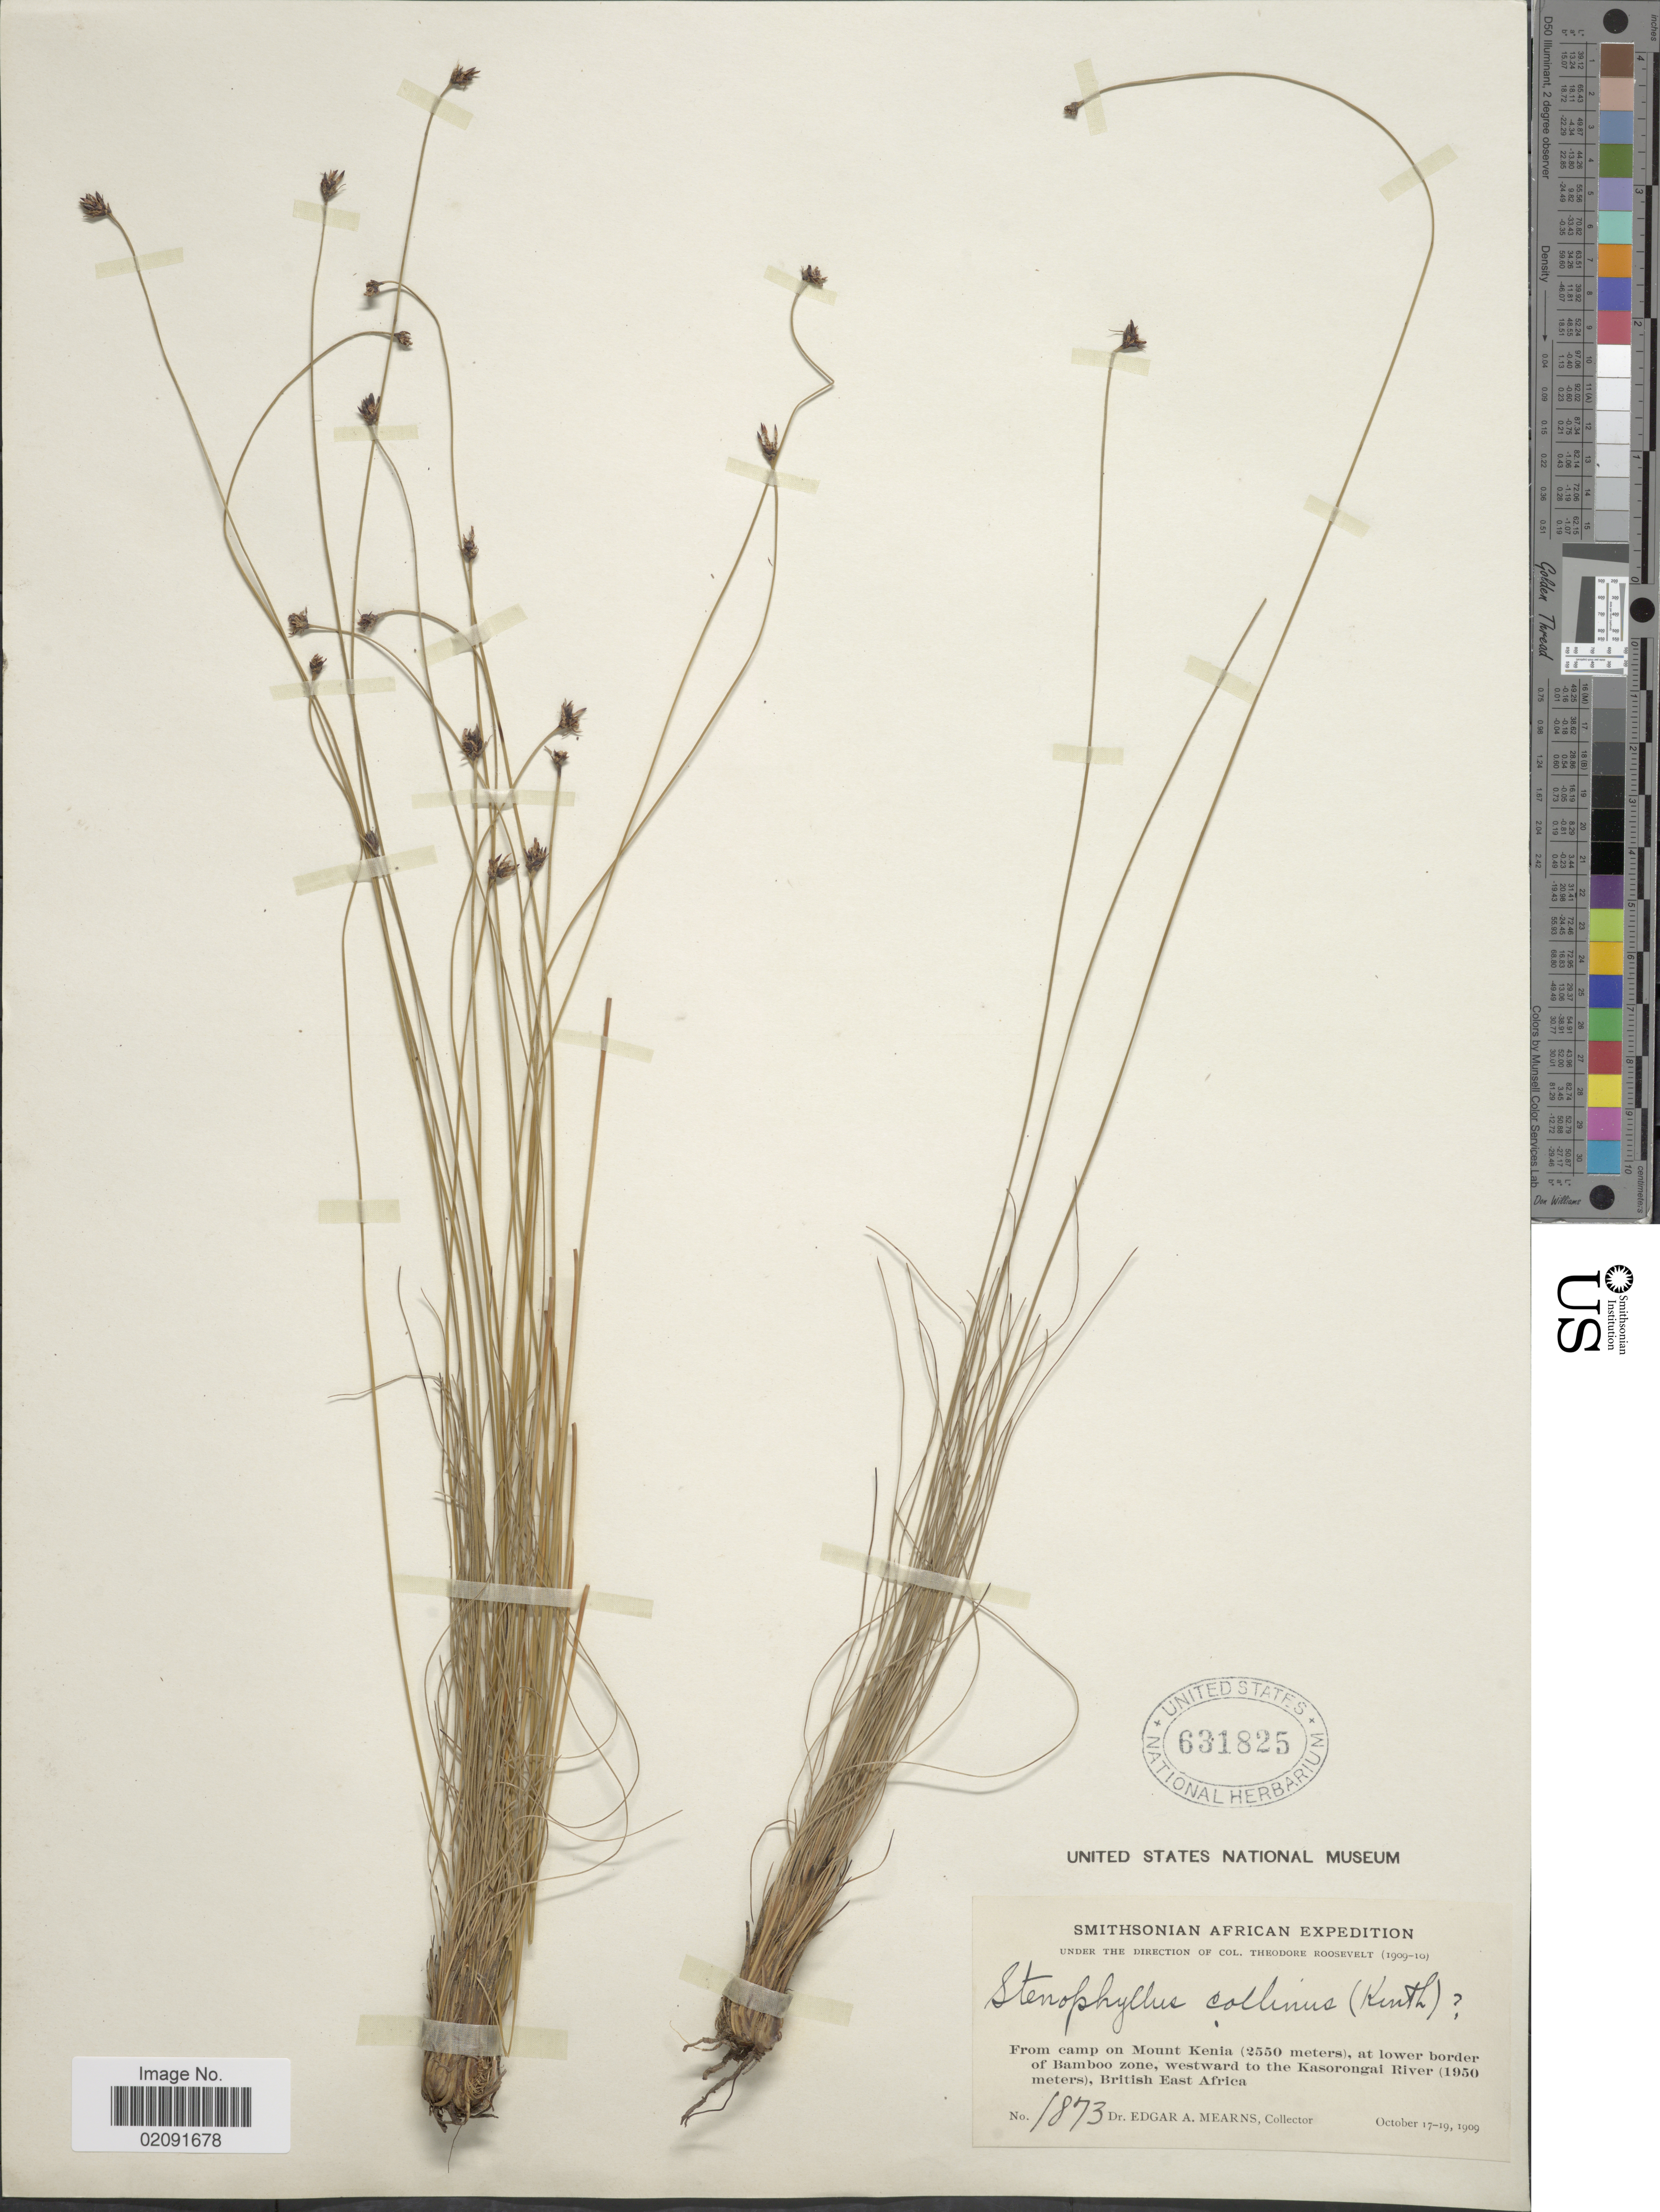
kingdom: Plantae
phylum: Tracheophyta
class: Liliopsida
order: Poales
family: Cyperaceae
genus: Bulbostylis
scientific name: Bulbostylis atrosanguinea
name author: (Boeckeler) C.B. Clarke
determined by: Strong, Mark T., (BOT), Smithsonian Institution - National Museum of Natural History (UNITED STATES)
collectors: E. A. Mearns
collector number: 1873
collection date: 1909-10-17/1909-10-19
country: Kenya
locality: From camp on Mount Kenia, at lower border of Bamboo zone, westward to the Kasorongai River, British East Africa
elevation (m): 1950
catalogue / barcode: US 631825